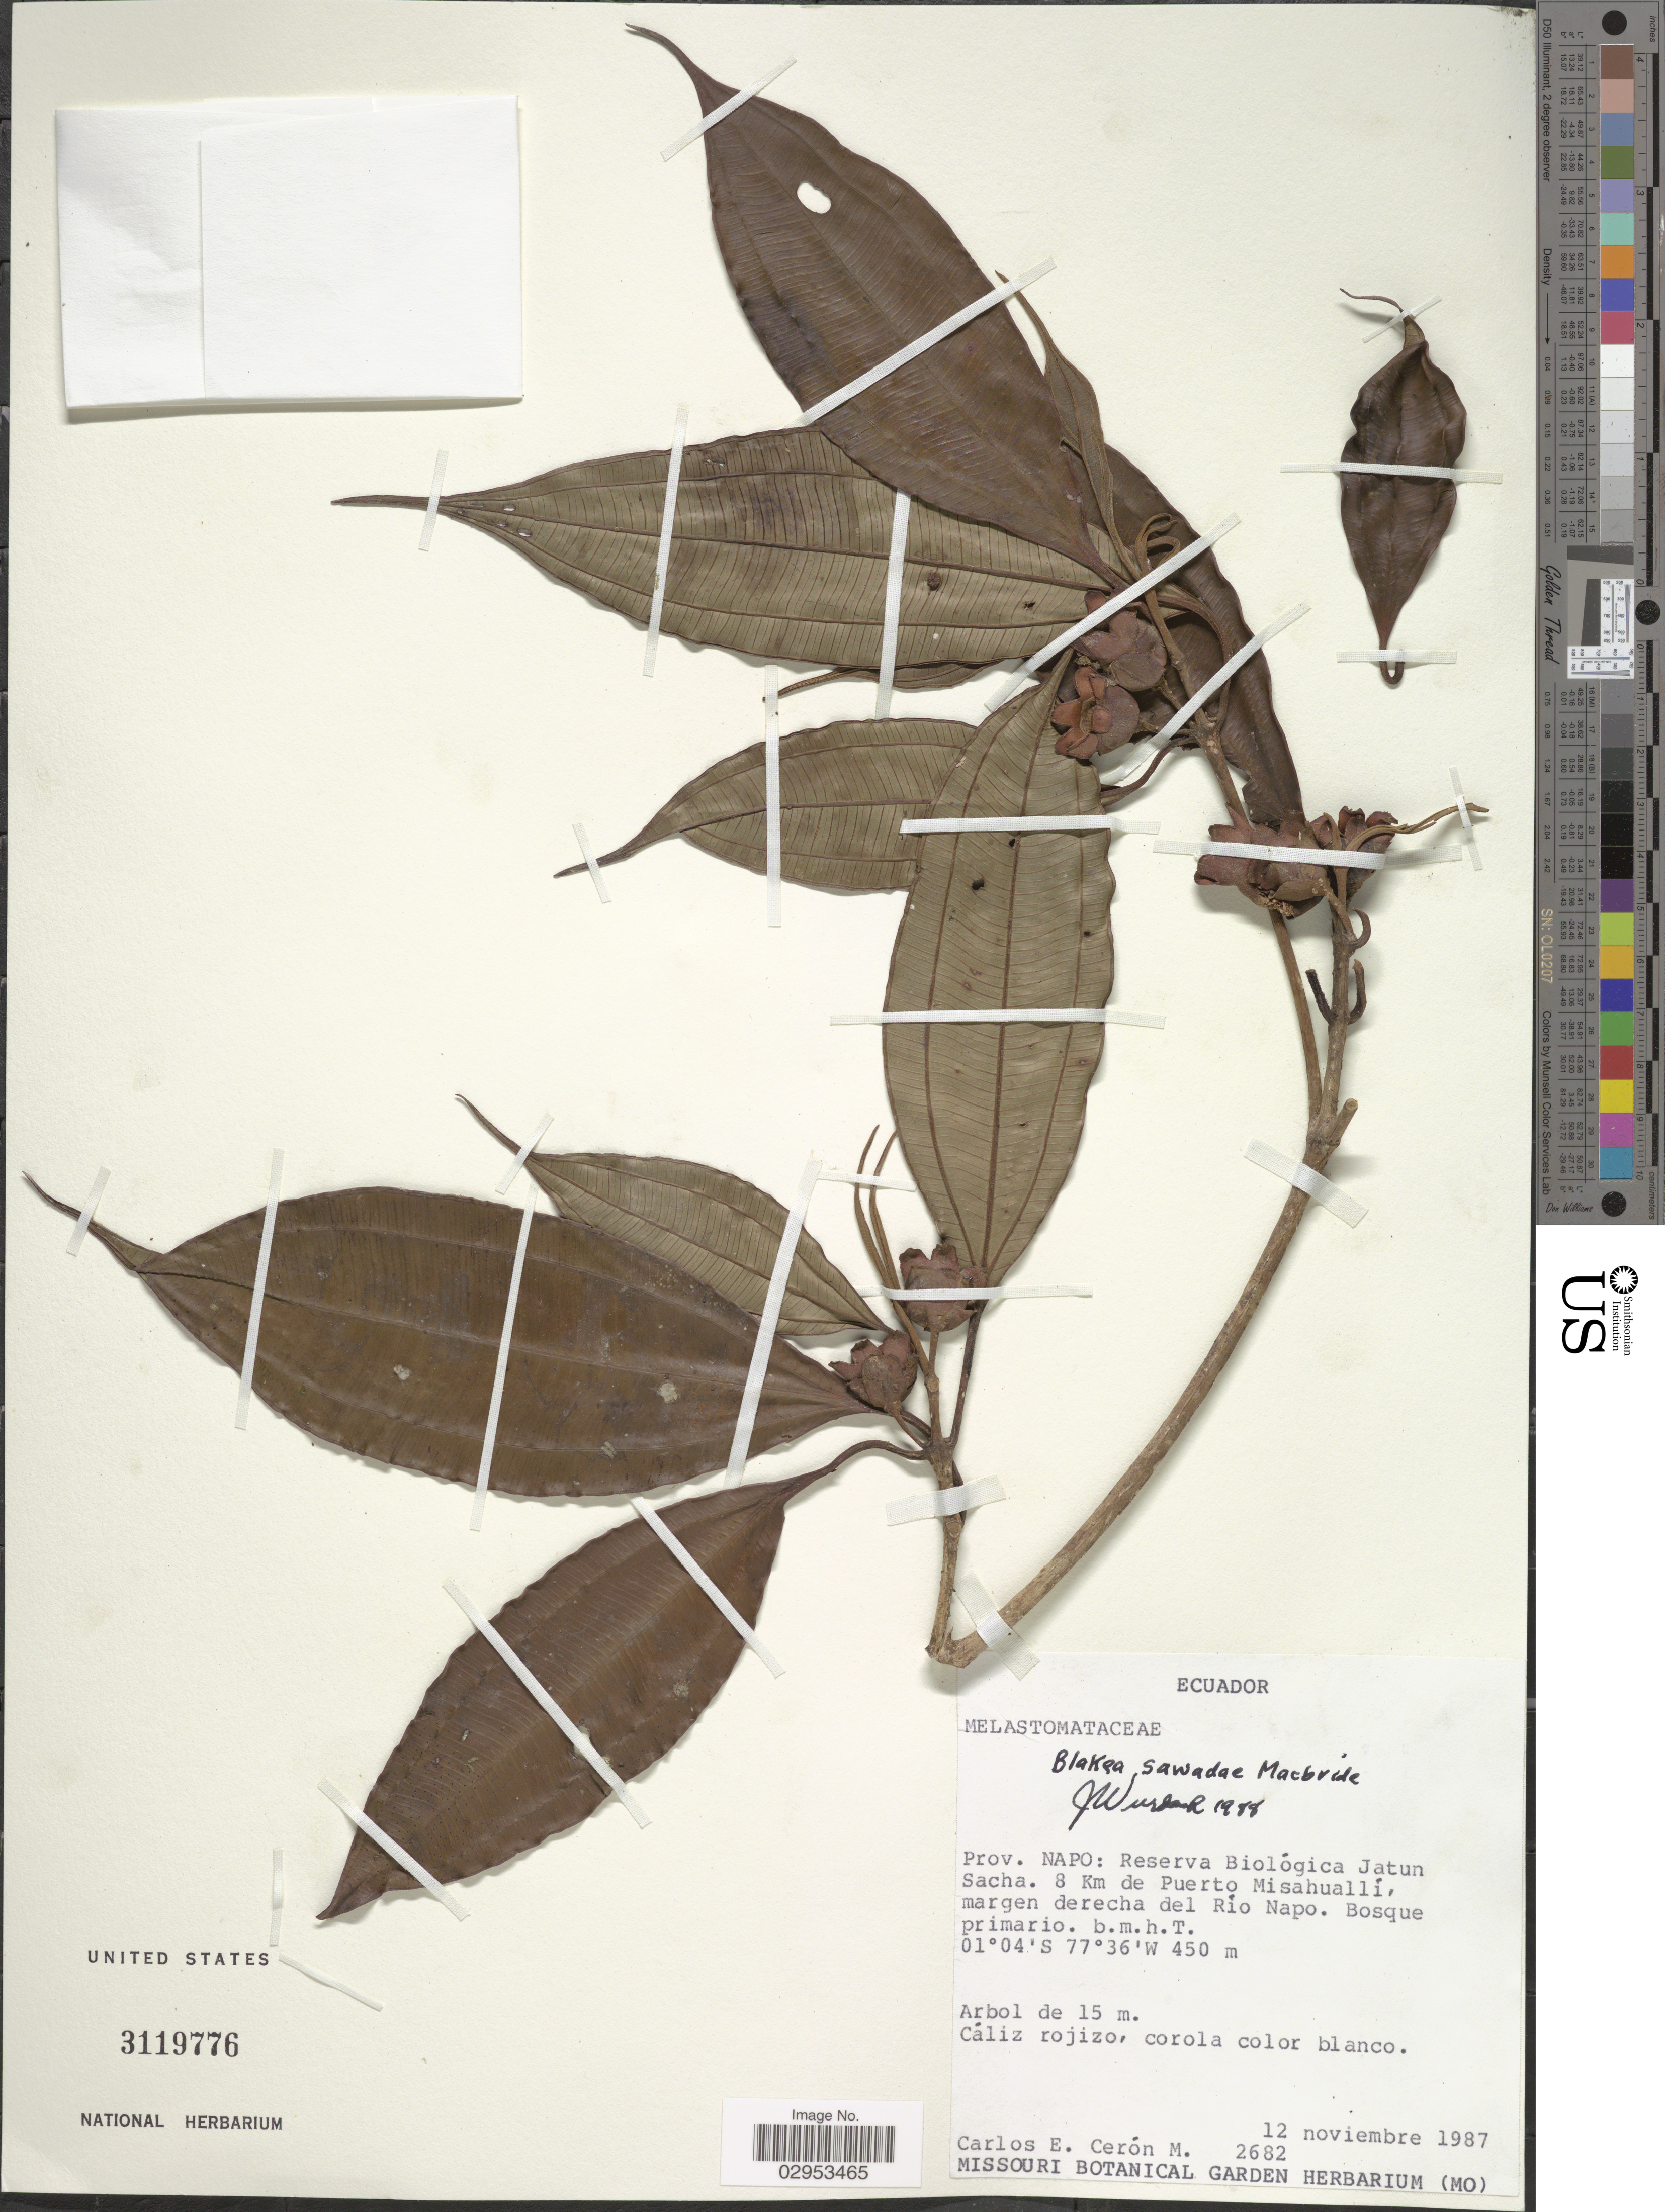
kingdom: Plantae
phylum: Tracheophyta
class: Magnoliopsida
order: Myrtales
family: Melastomataceae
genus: Blakea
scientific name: Blakea sawadae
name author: J.F. Macbr.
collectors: C. E. Cerón M.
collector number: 2682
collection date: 1987-11-12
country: Ecuador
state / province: Napo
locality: Reserva Biológica Jatun Sacha. 8 Km de Puerto Misahuallí, margen derecha del Río Napo.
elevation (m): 450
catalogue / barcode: US 3119776